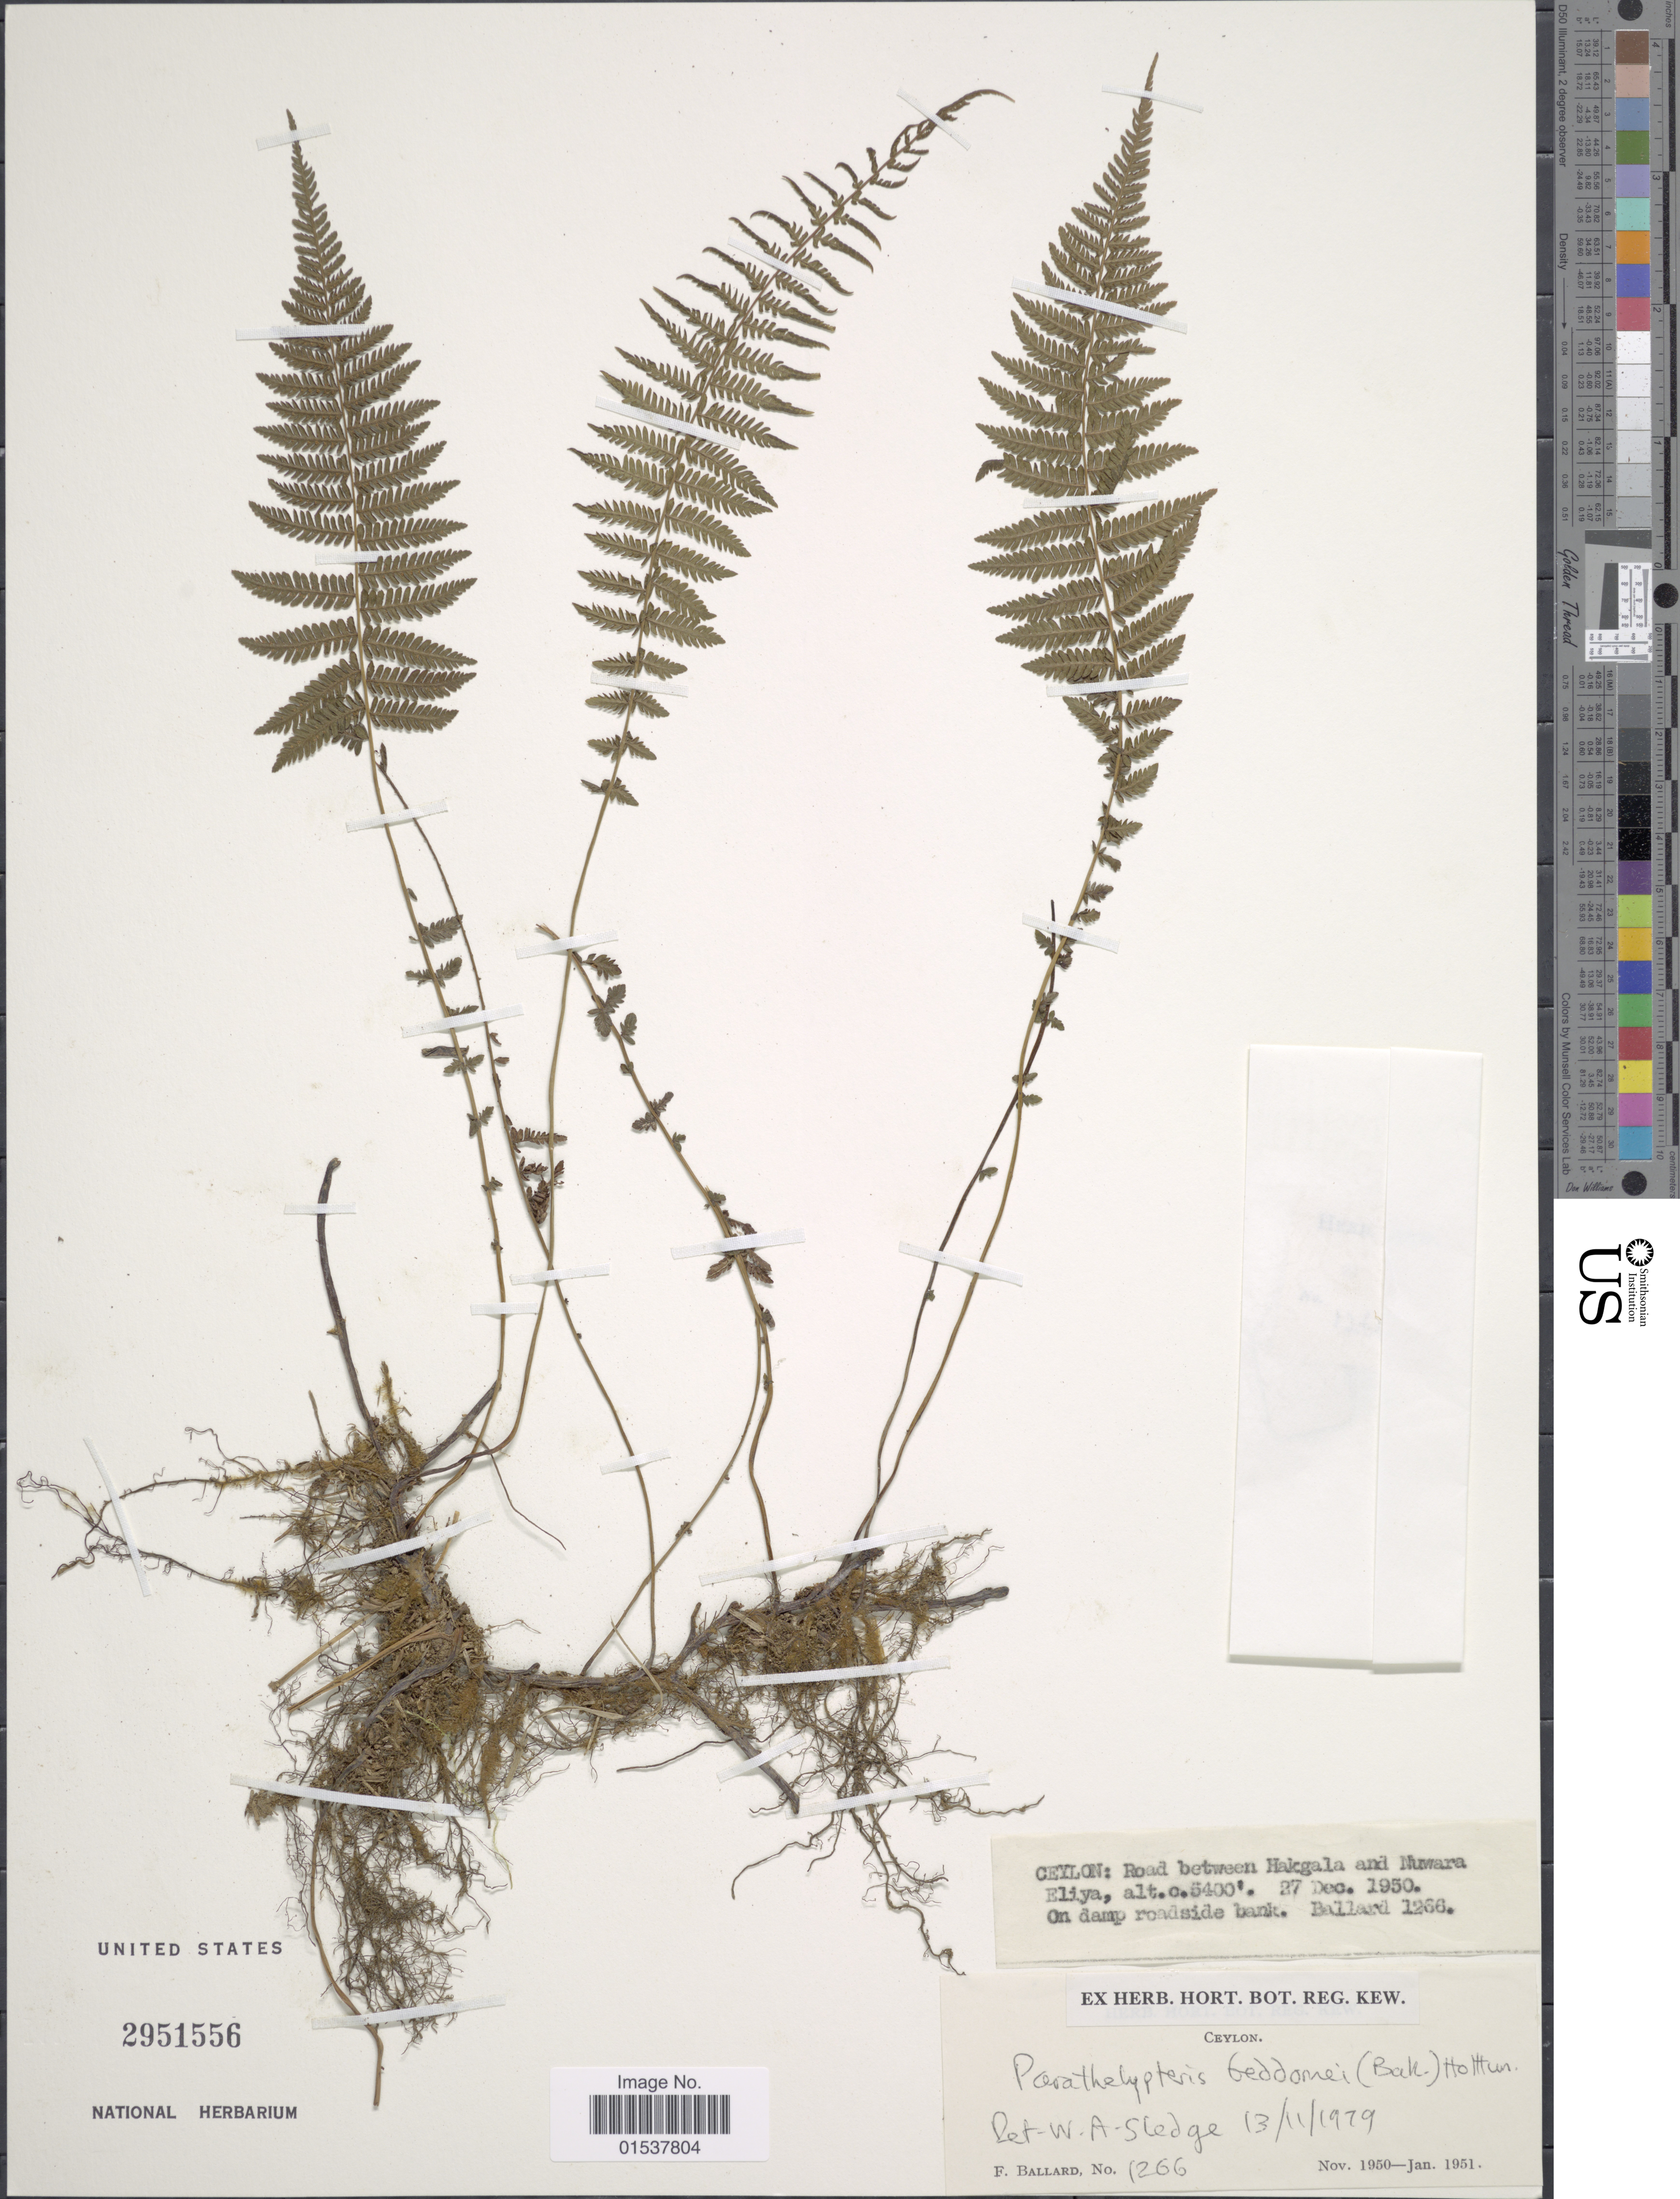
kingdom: Plantae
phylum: Tracheophyta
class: Polypodiopsida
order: Polypodiales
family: Thelypteridaceae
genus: Parathelypteris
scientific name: Parathelypteris beddomei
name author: (Baker) Ching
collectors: F. Ballard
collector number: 1266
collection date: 1950-12-27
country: Sri Lanka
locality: Ceylon: Road between Hakgala and Nuwara Eliya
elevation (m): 1646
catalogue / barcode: US 2951556